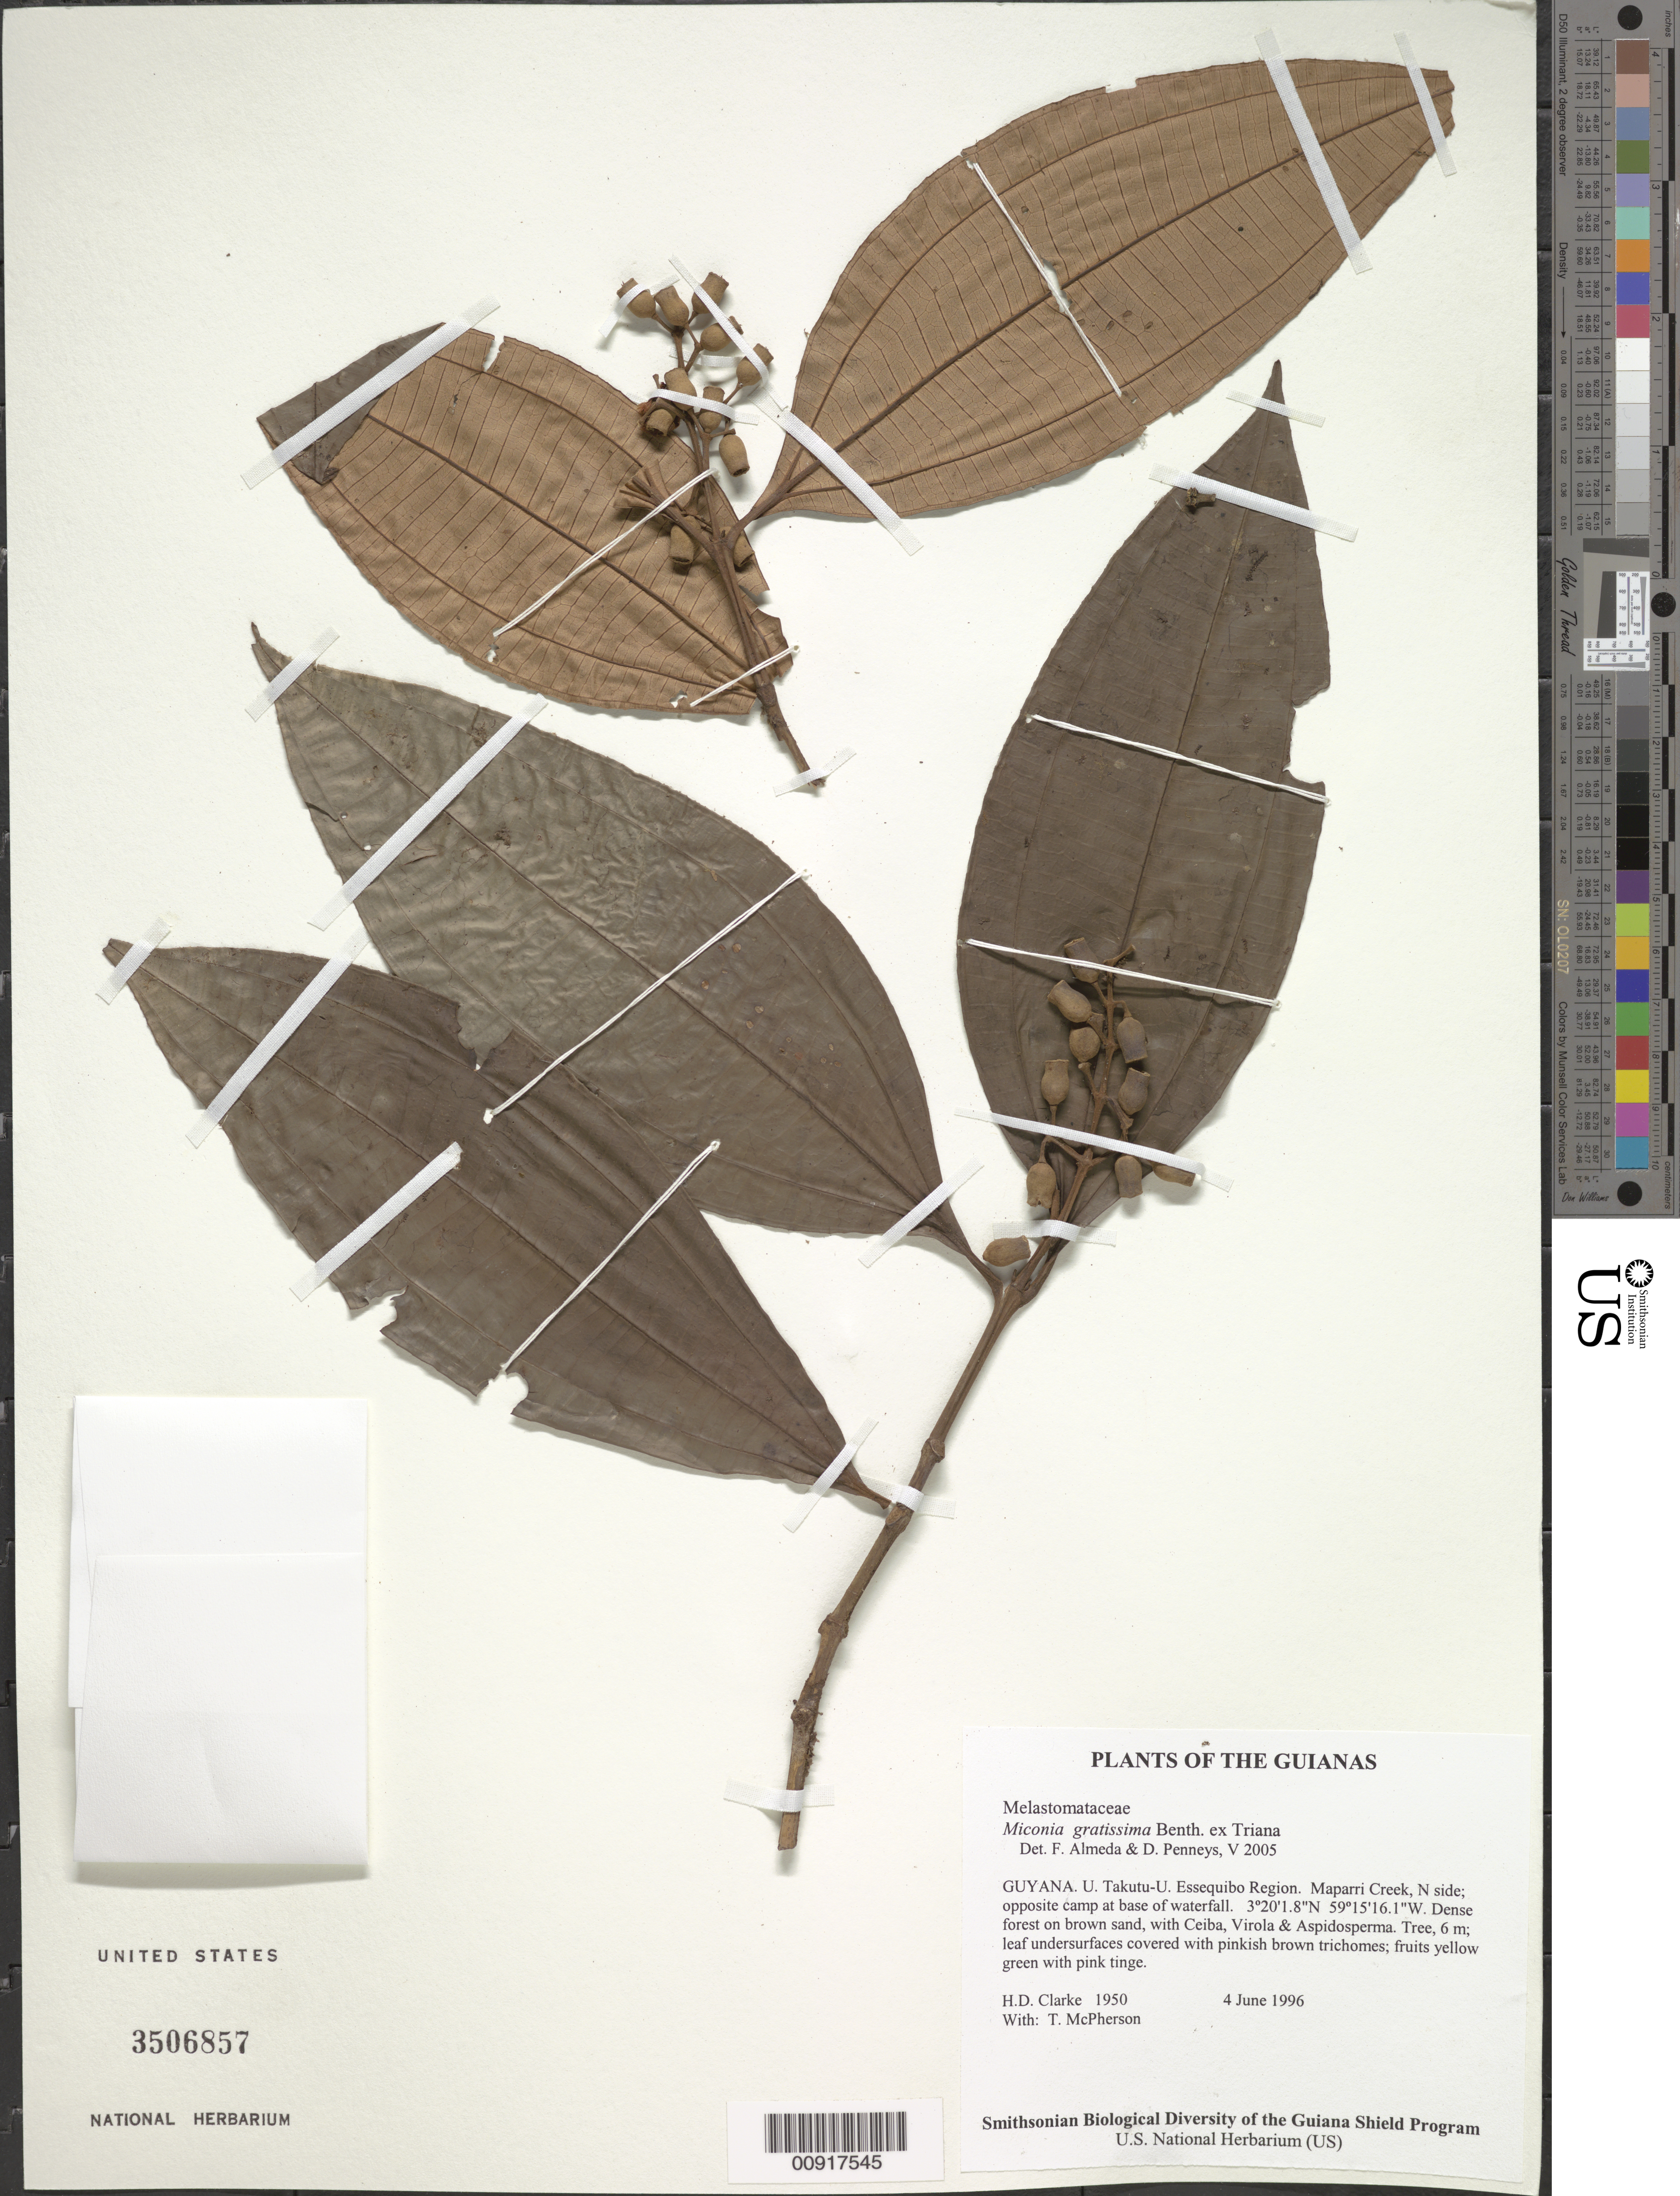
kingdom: Plantae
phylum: Tracheophyta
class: Magnoliopsida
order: Myrtales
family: Melastomataceae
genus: Miconia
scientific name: Miconia gratissima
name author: Benth. ex Triana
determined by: Almeda, F.; Penneys, D. S.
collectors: H. D. Clarke & T. McPherson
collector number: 1950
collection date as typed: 4 June 1996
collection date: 1996-06-04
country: Guyana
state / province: U. Takutu-U. Essequibo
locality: Maparri Creek, N side; opposite camp at base of waterfall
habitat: Dense forest on brown sand, with Ceiba, Virola & Aspidosperma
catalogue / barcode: US 3506857